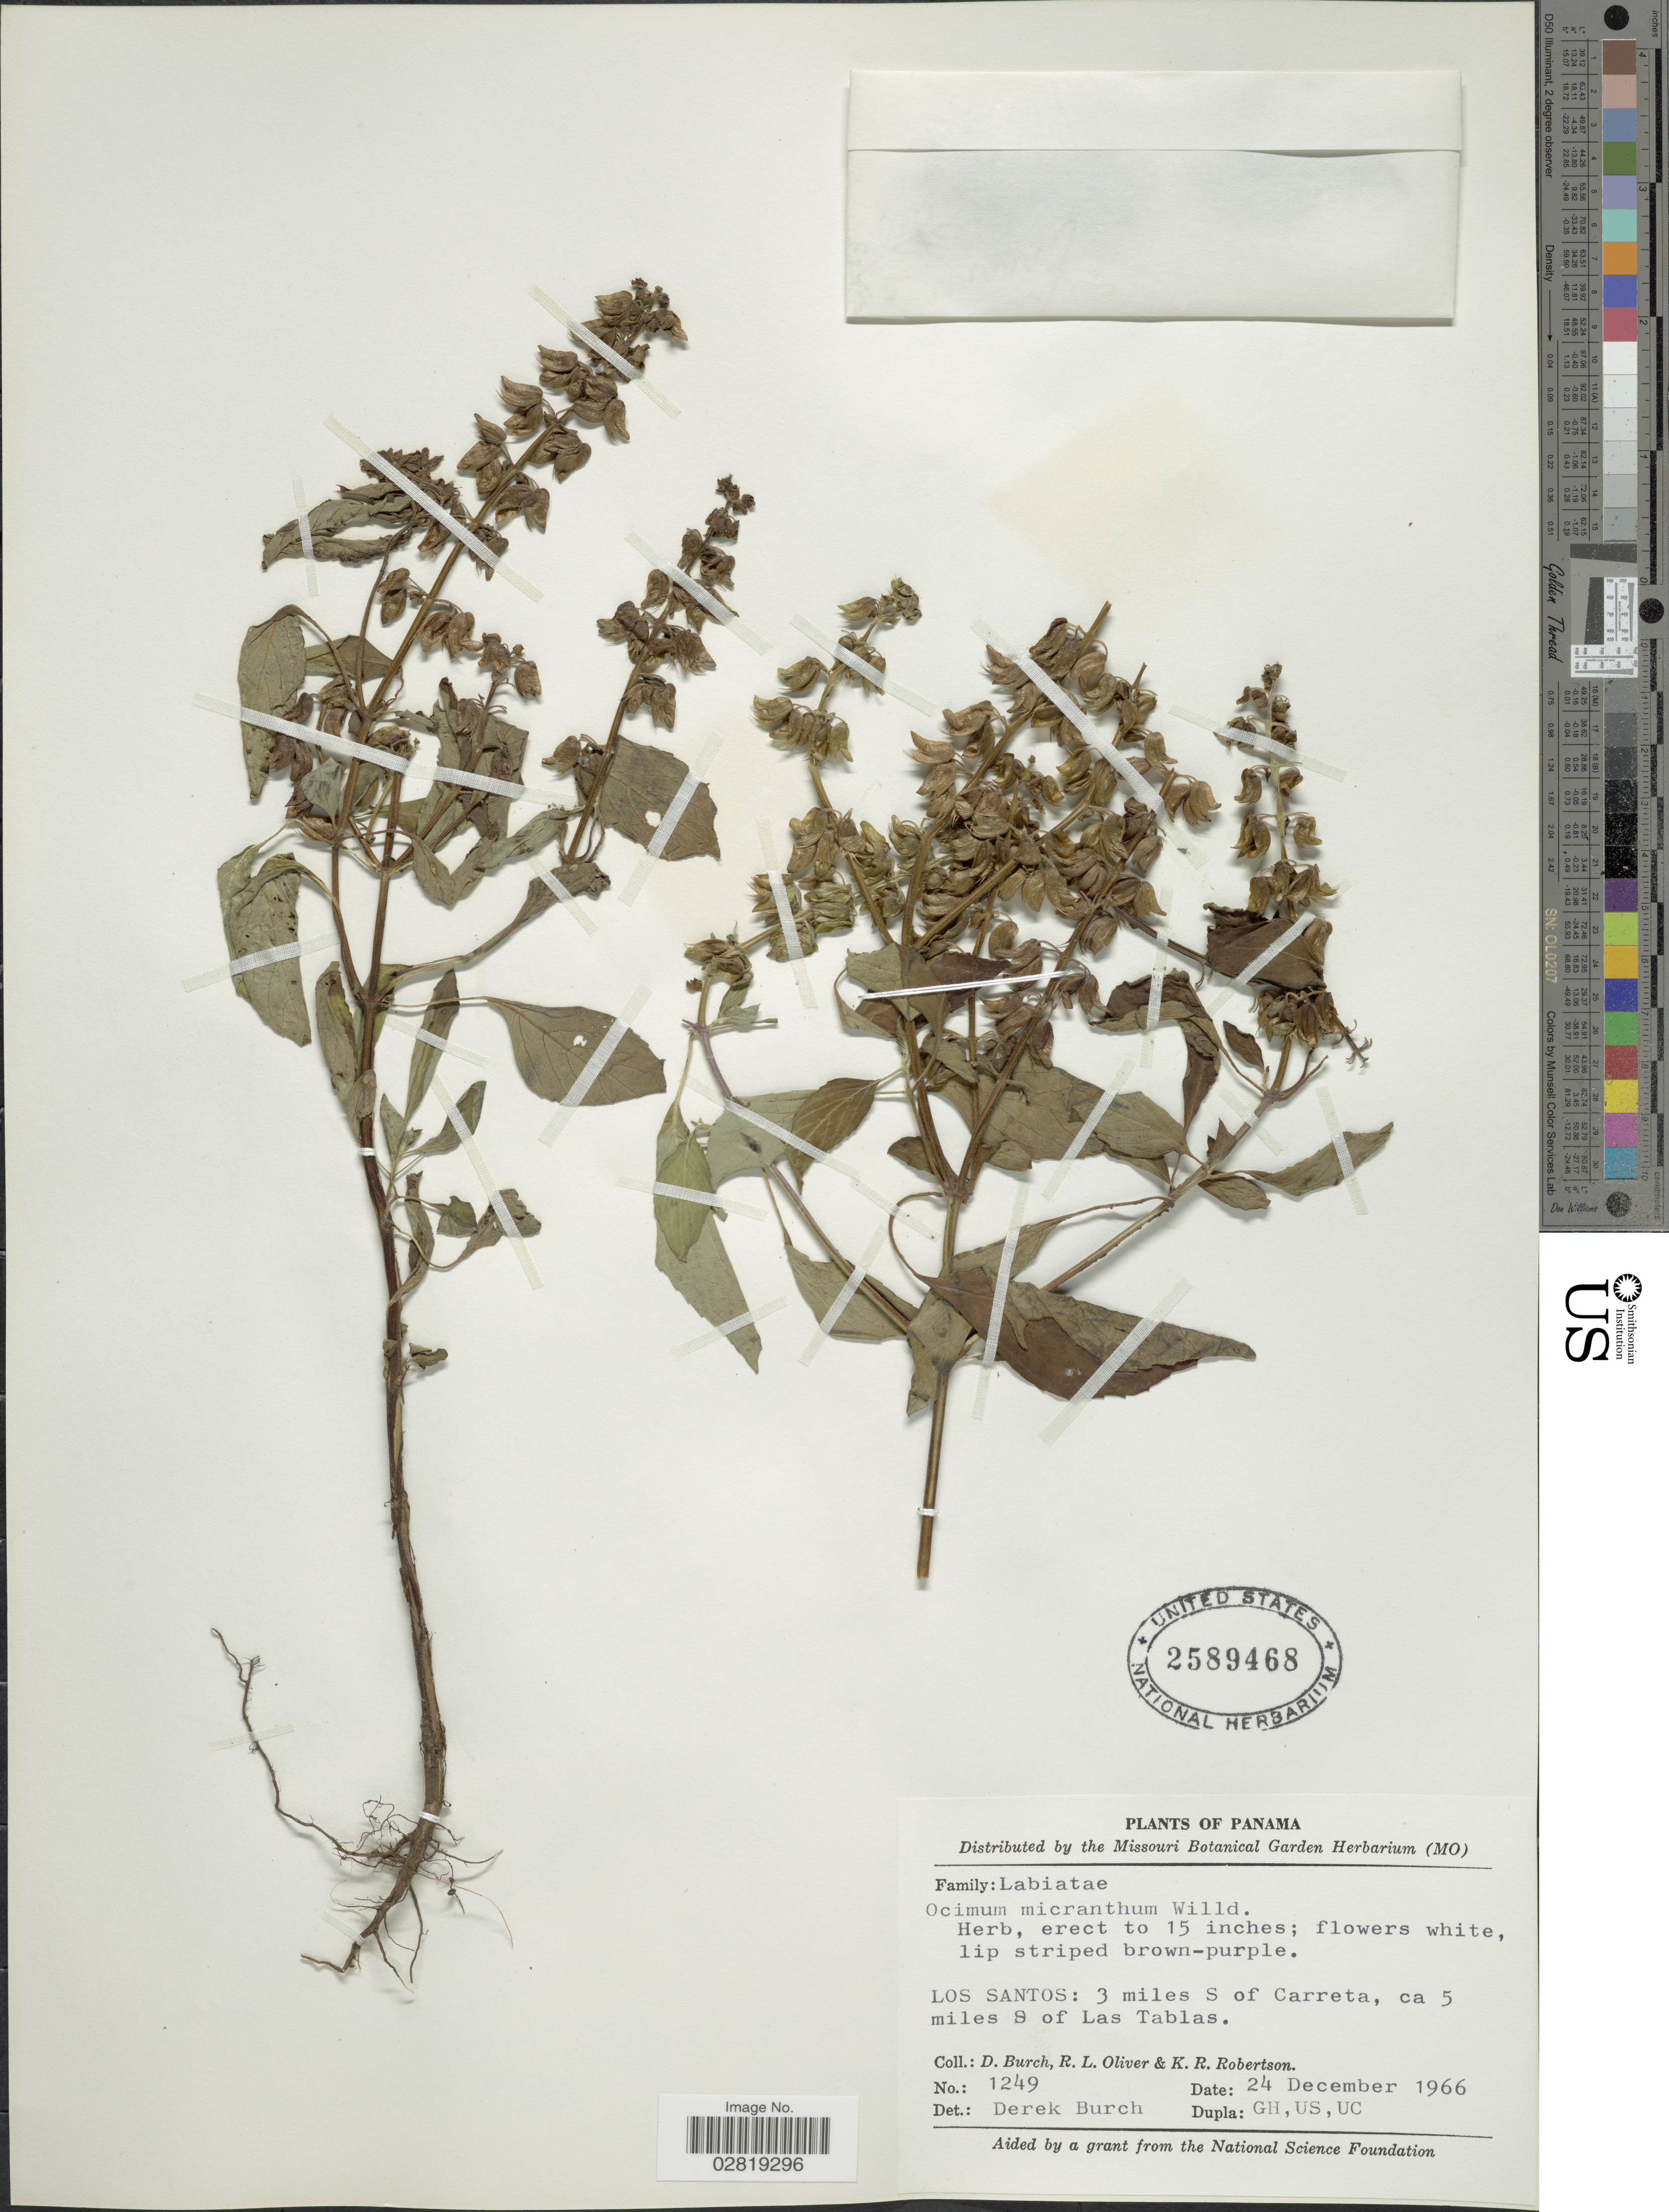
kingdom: Plantae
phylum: Tracheophyta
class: Magnoliopsida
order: Lamiales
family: Lamiaceae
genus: Ocimum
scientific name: Ocimum campechianum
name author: Mill.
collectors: D. Burch, R. Oliver & K. Robertson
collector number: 1249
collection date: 1966-12-24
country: Panama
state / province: Los Santos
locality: Los Santos: 3 miles S of Carretera, ca 5 miles S of Las Tablas.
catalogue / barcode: US 2589468